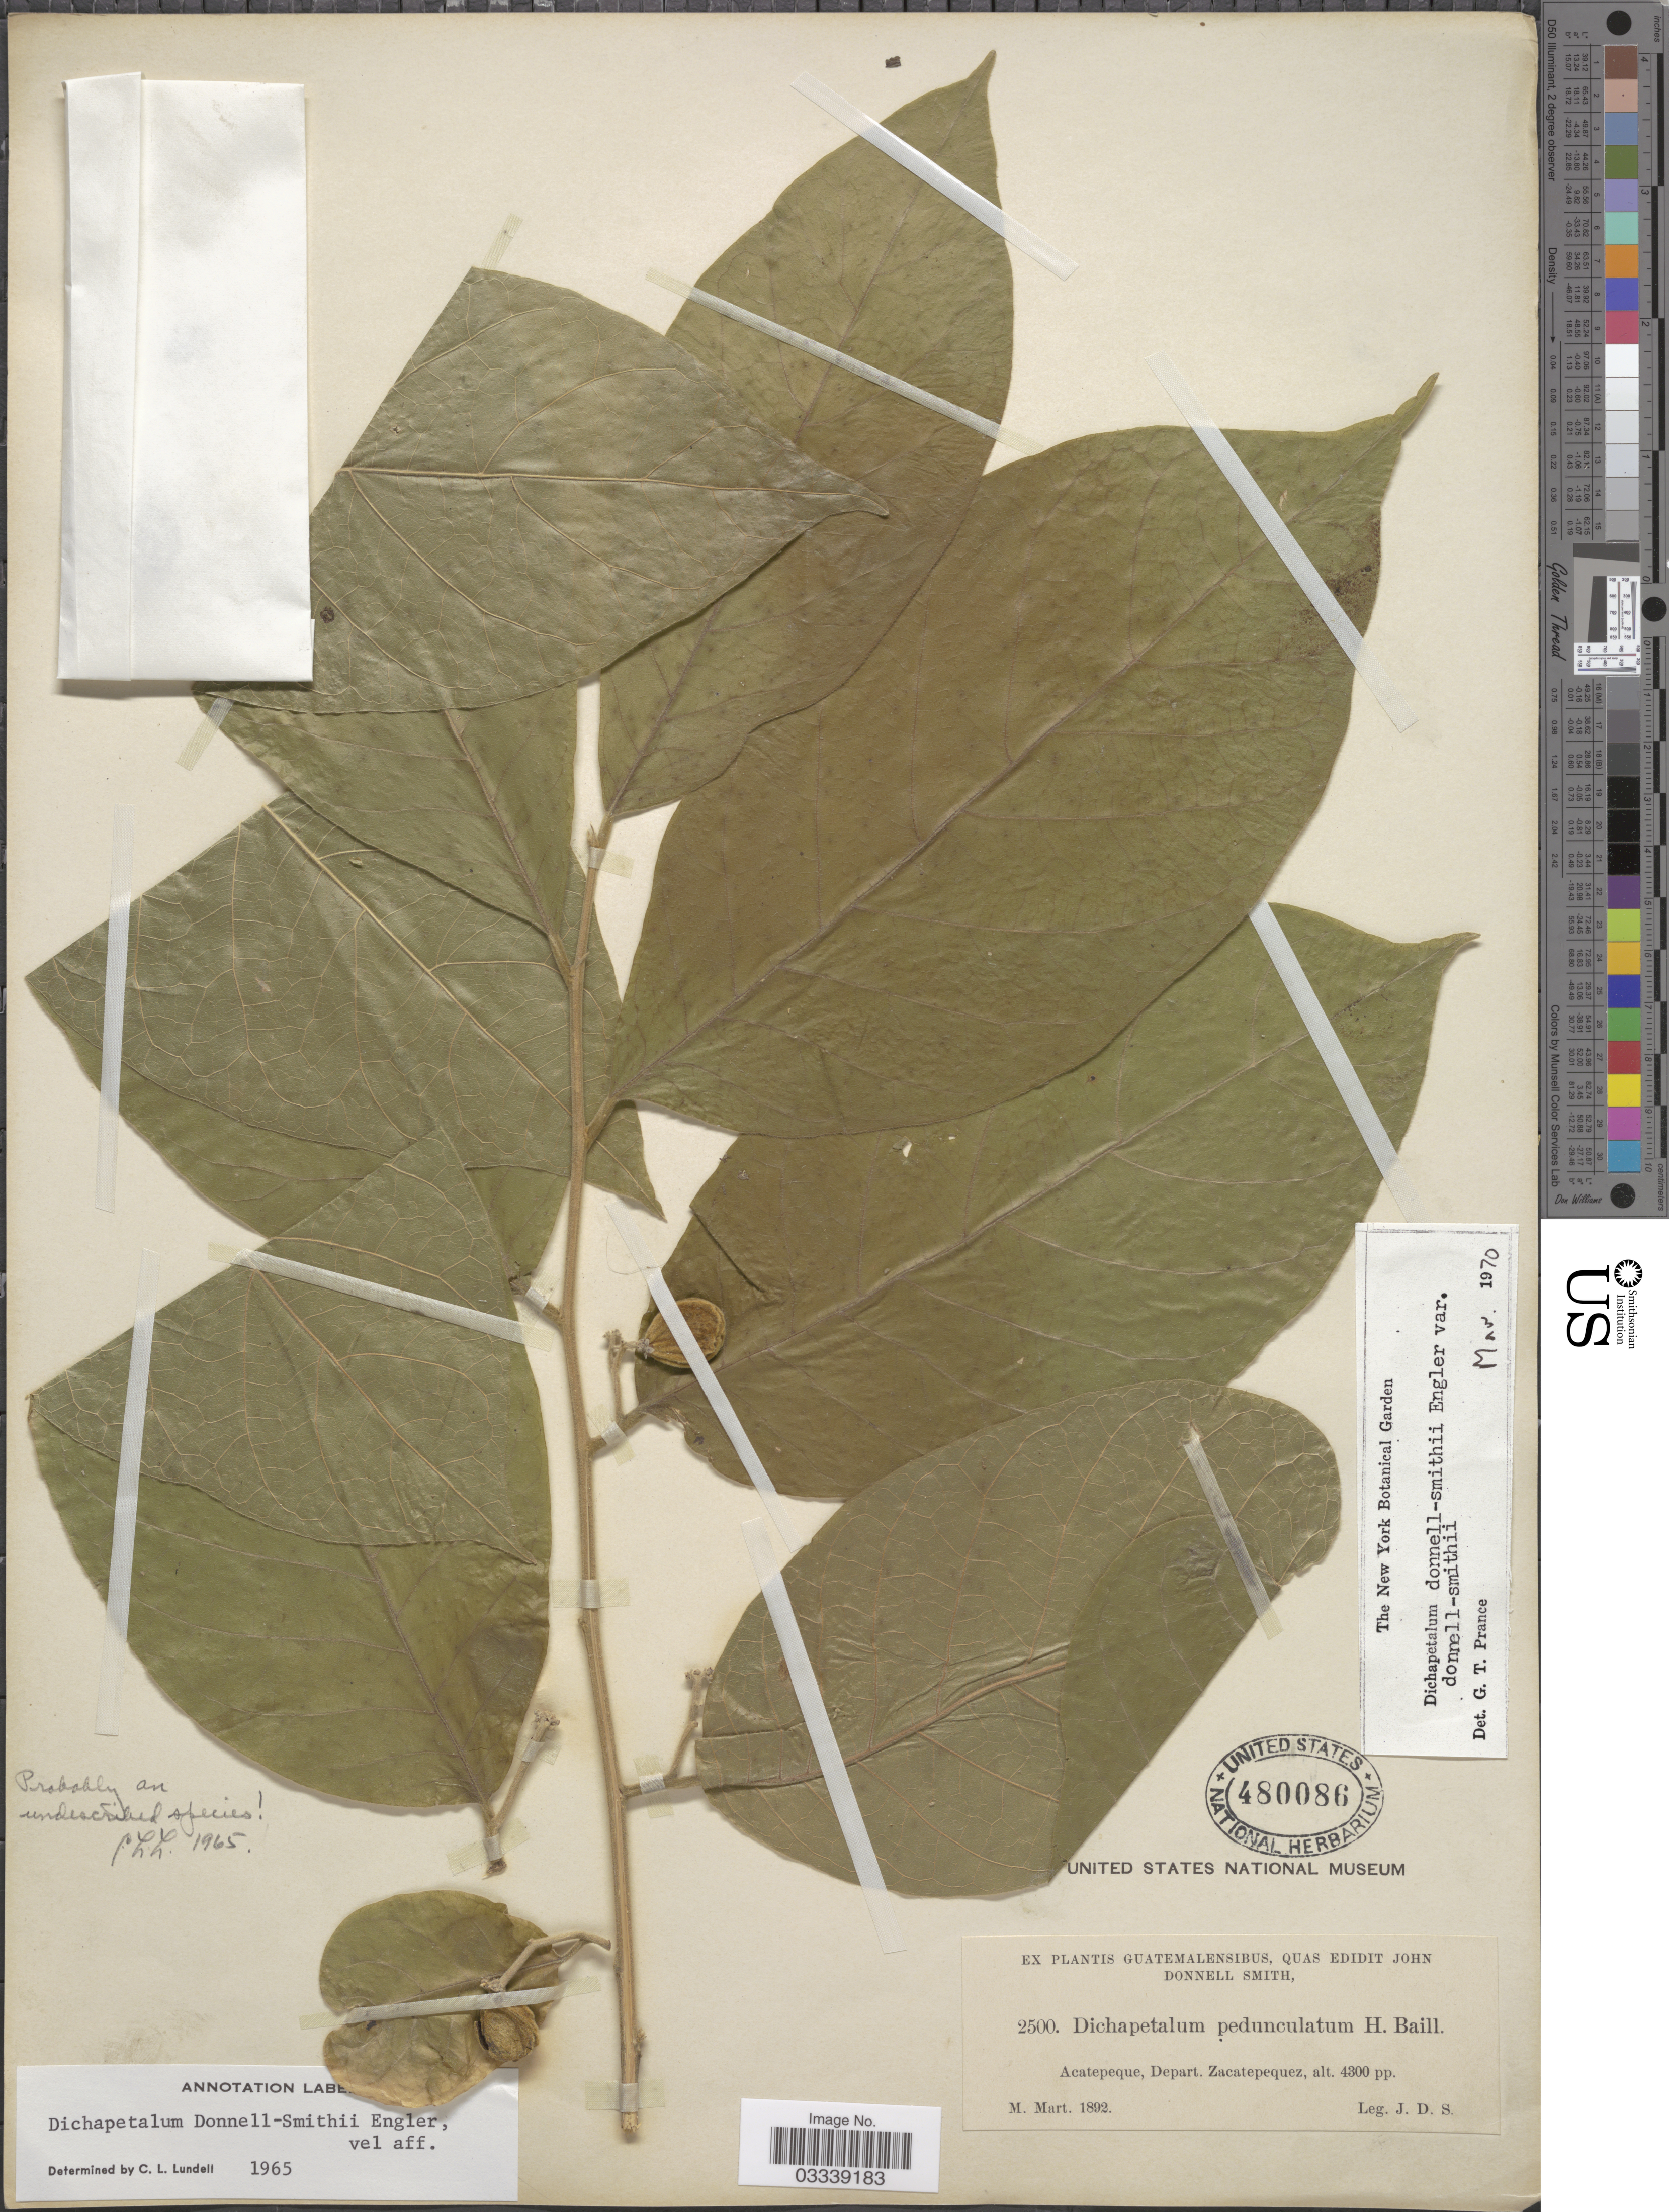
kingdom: Plantae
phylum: Tracheophyta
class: Magnoliopsida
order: Malpighiales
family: Dichapetalaceae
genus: Dichapetalum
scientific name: Dichapetalum donnell-smithii var. donnell-smithii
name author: Engl.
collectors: J. Donnell Smith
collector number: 2500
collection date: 1892-03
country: Guatemala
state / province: Sacatepéquez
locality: Acatepeque, Depart Zacatepequez.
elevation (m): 1311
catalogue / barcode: US 480086